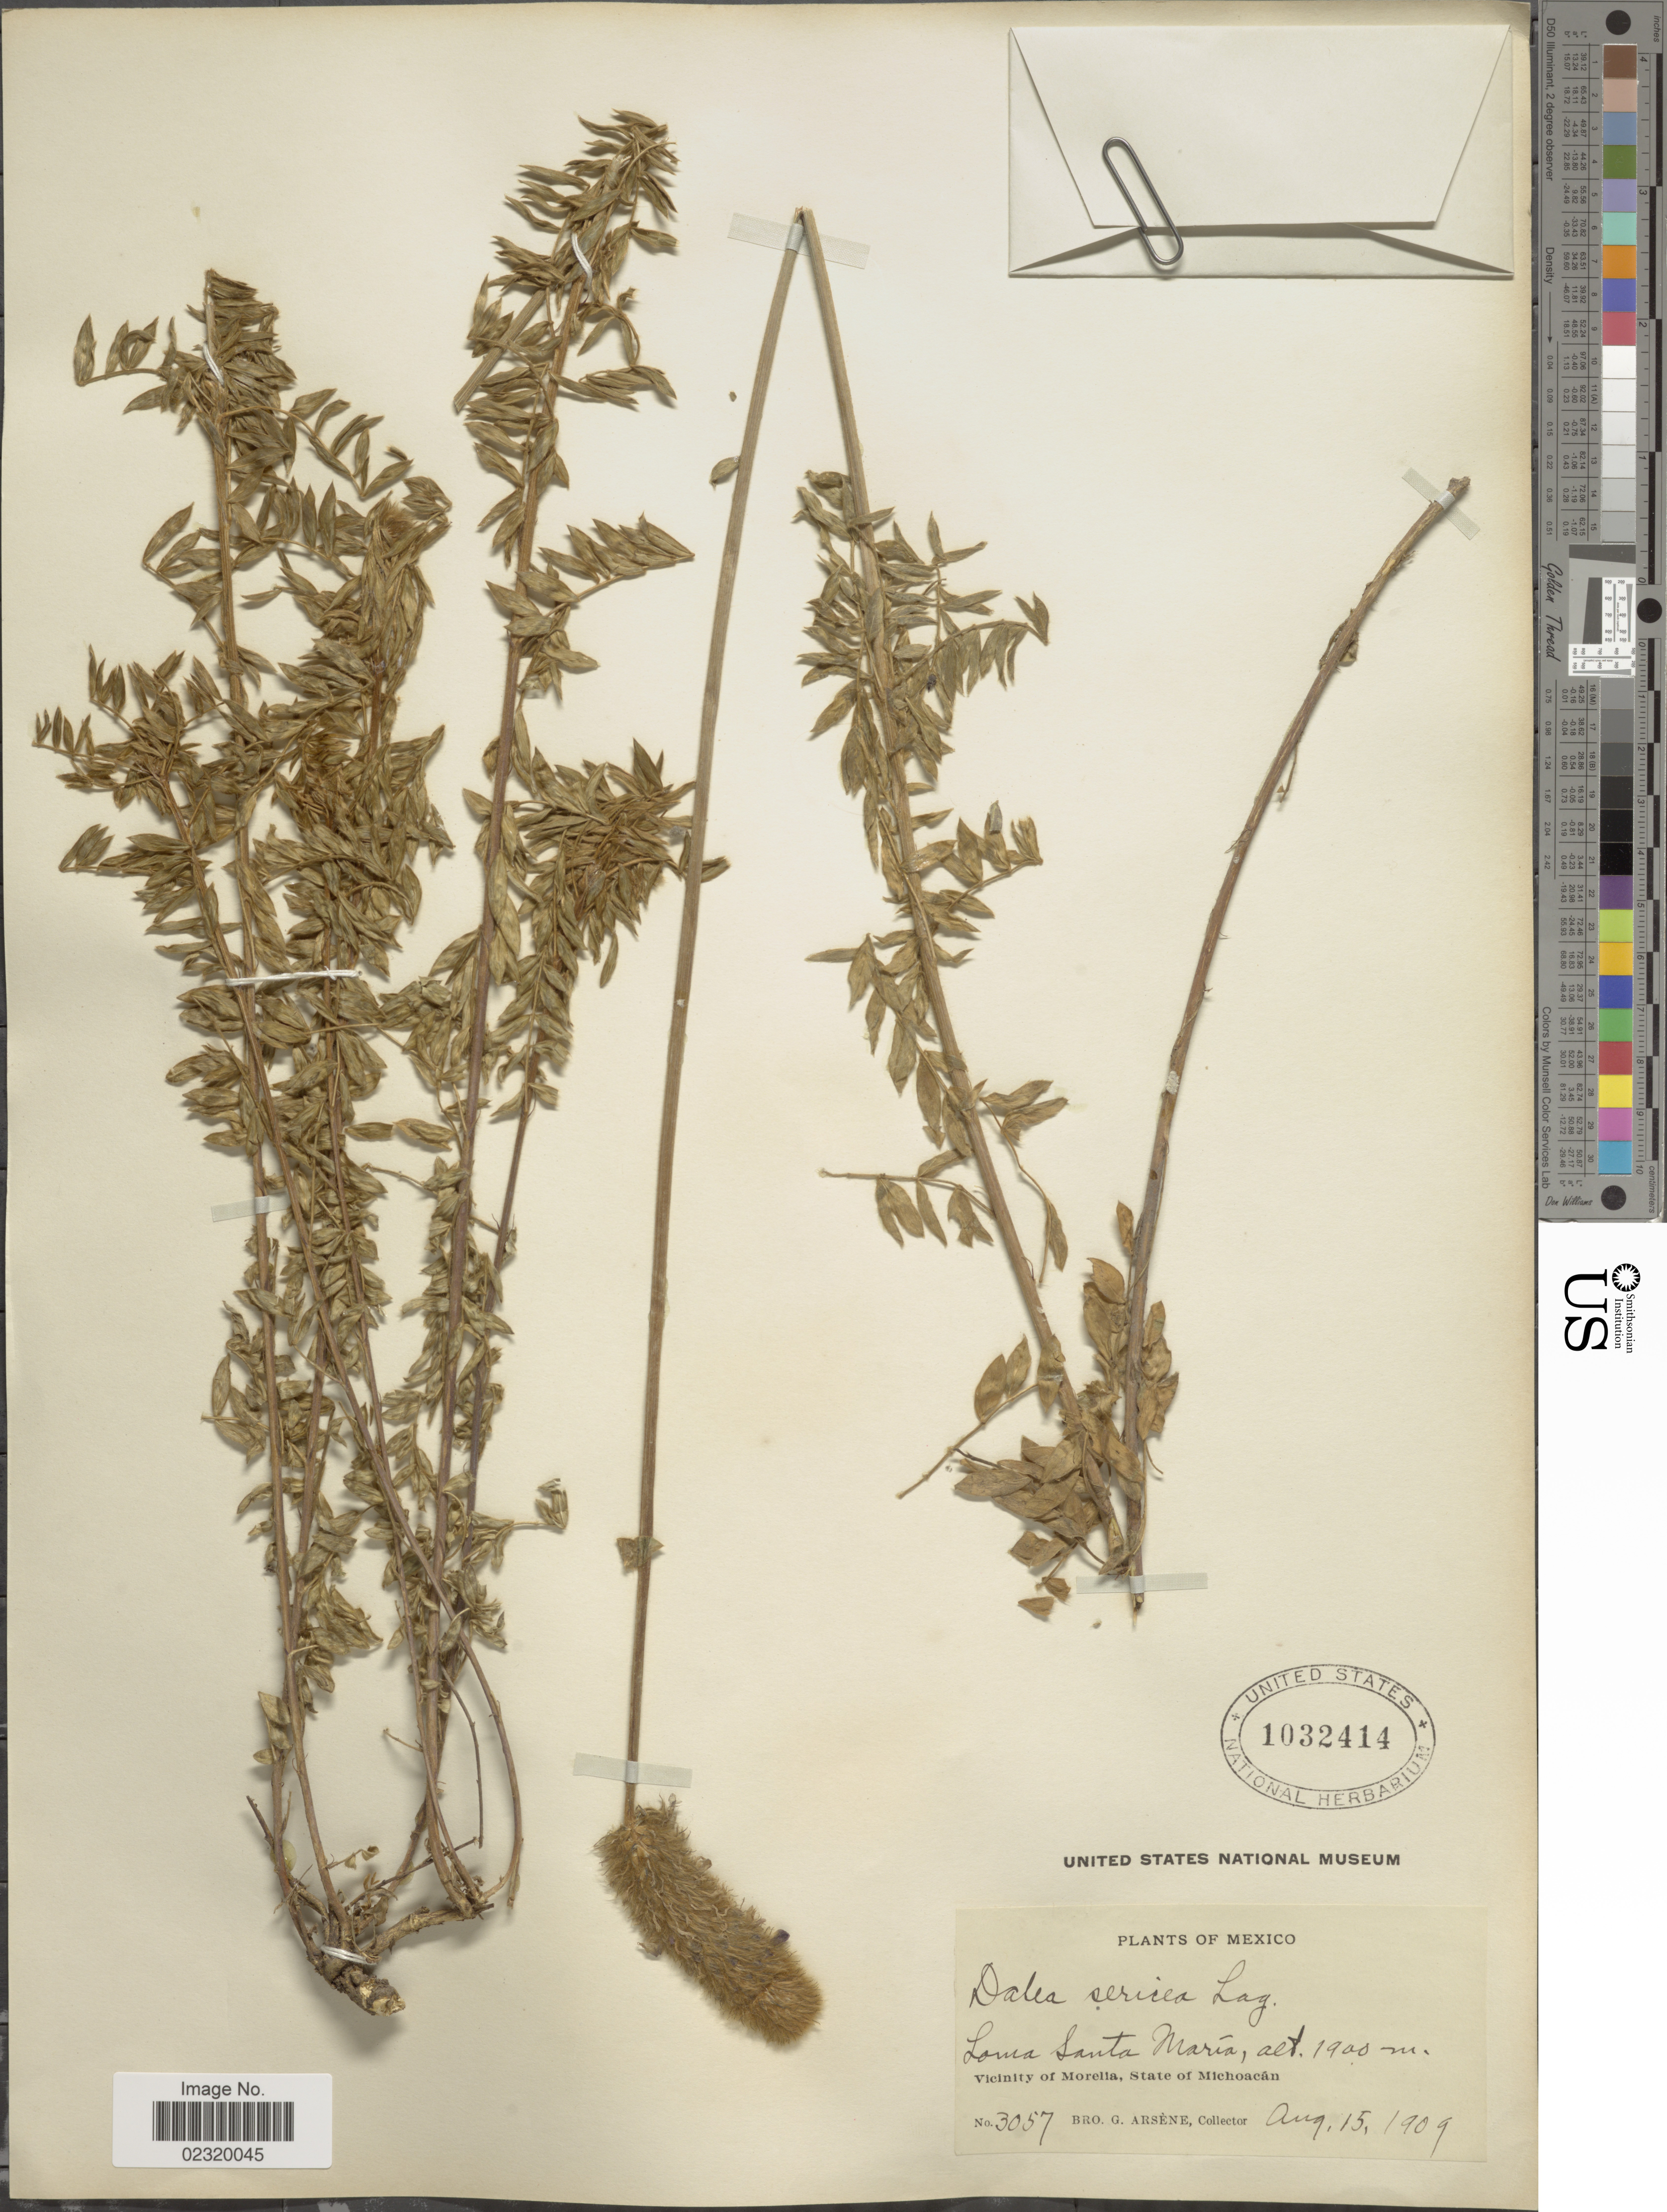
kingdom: Plantae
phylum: Tracheophyta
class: Magnoliopsida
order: Fabales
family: Fabaceae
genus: Dalea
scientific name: Dalea sericea var. sericea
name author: Lag.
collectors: Bro. G. Arsène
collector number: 3057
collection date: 1909-08-15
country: Mexico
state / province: Michoacán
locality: Loma Santa María. Vicinity of Morelia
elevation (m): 1900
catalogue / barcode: US 1032414